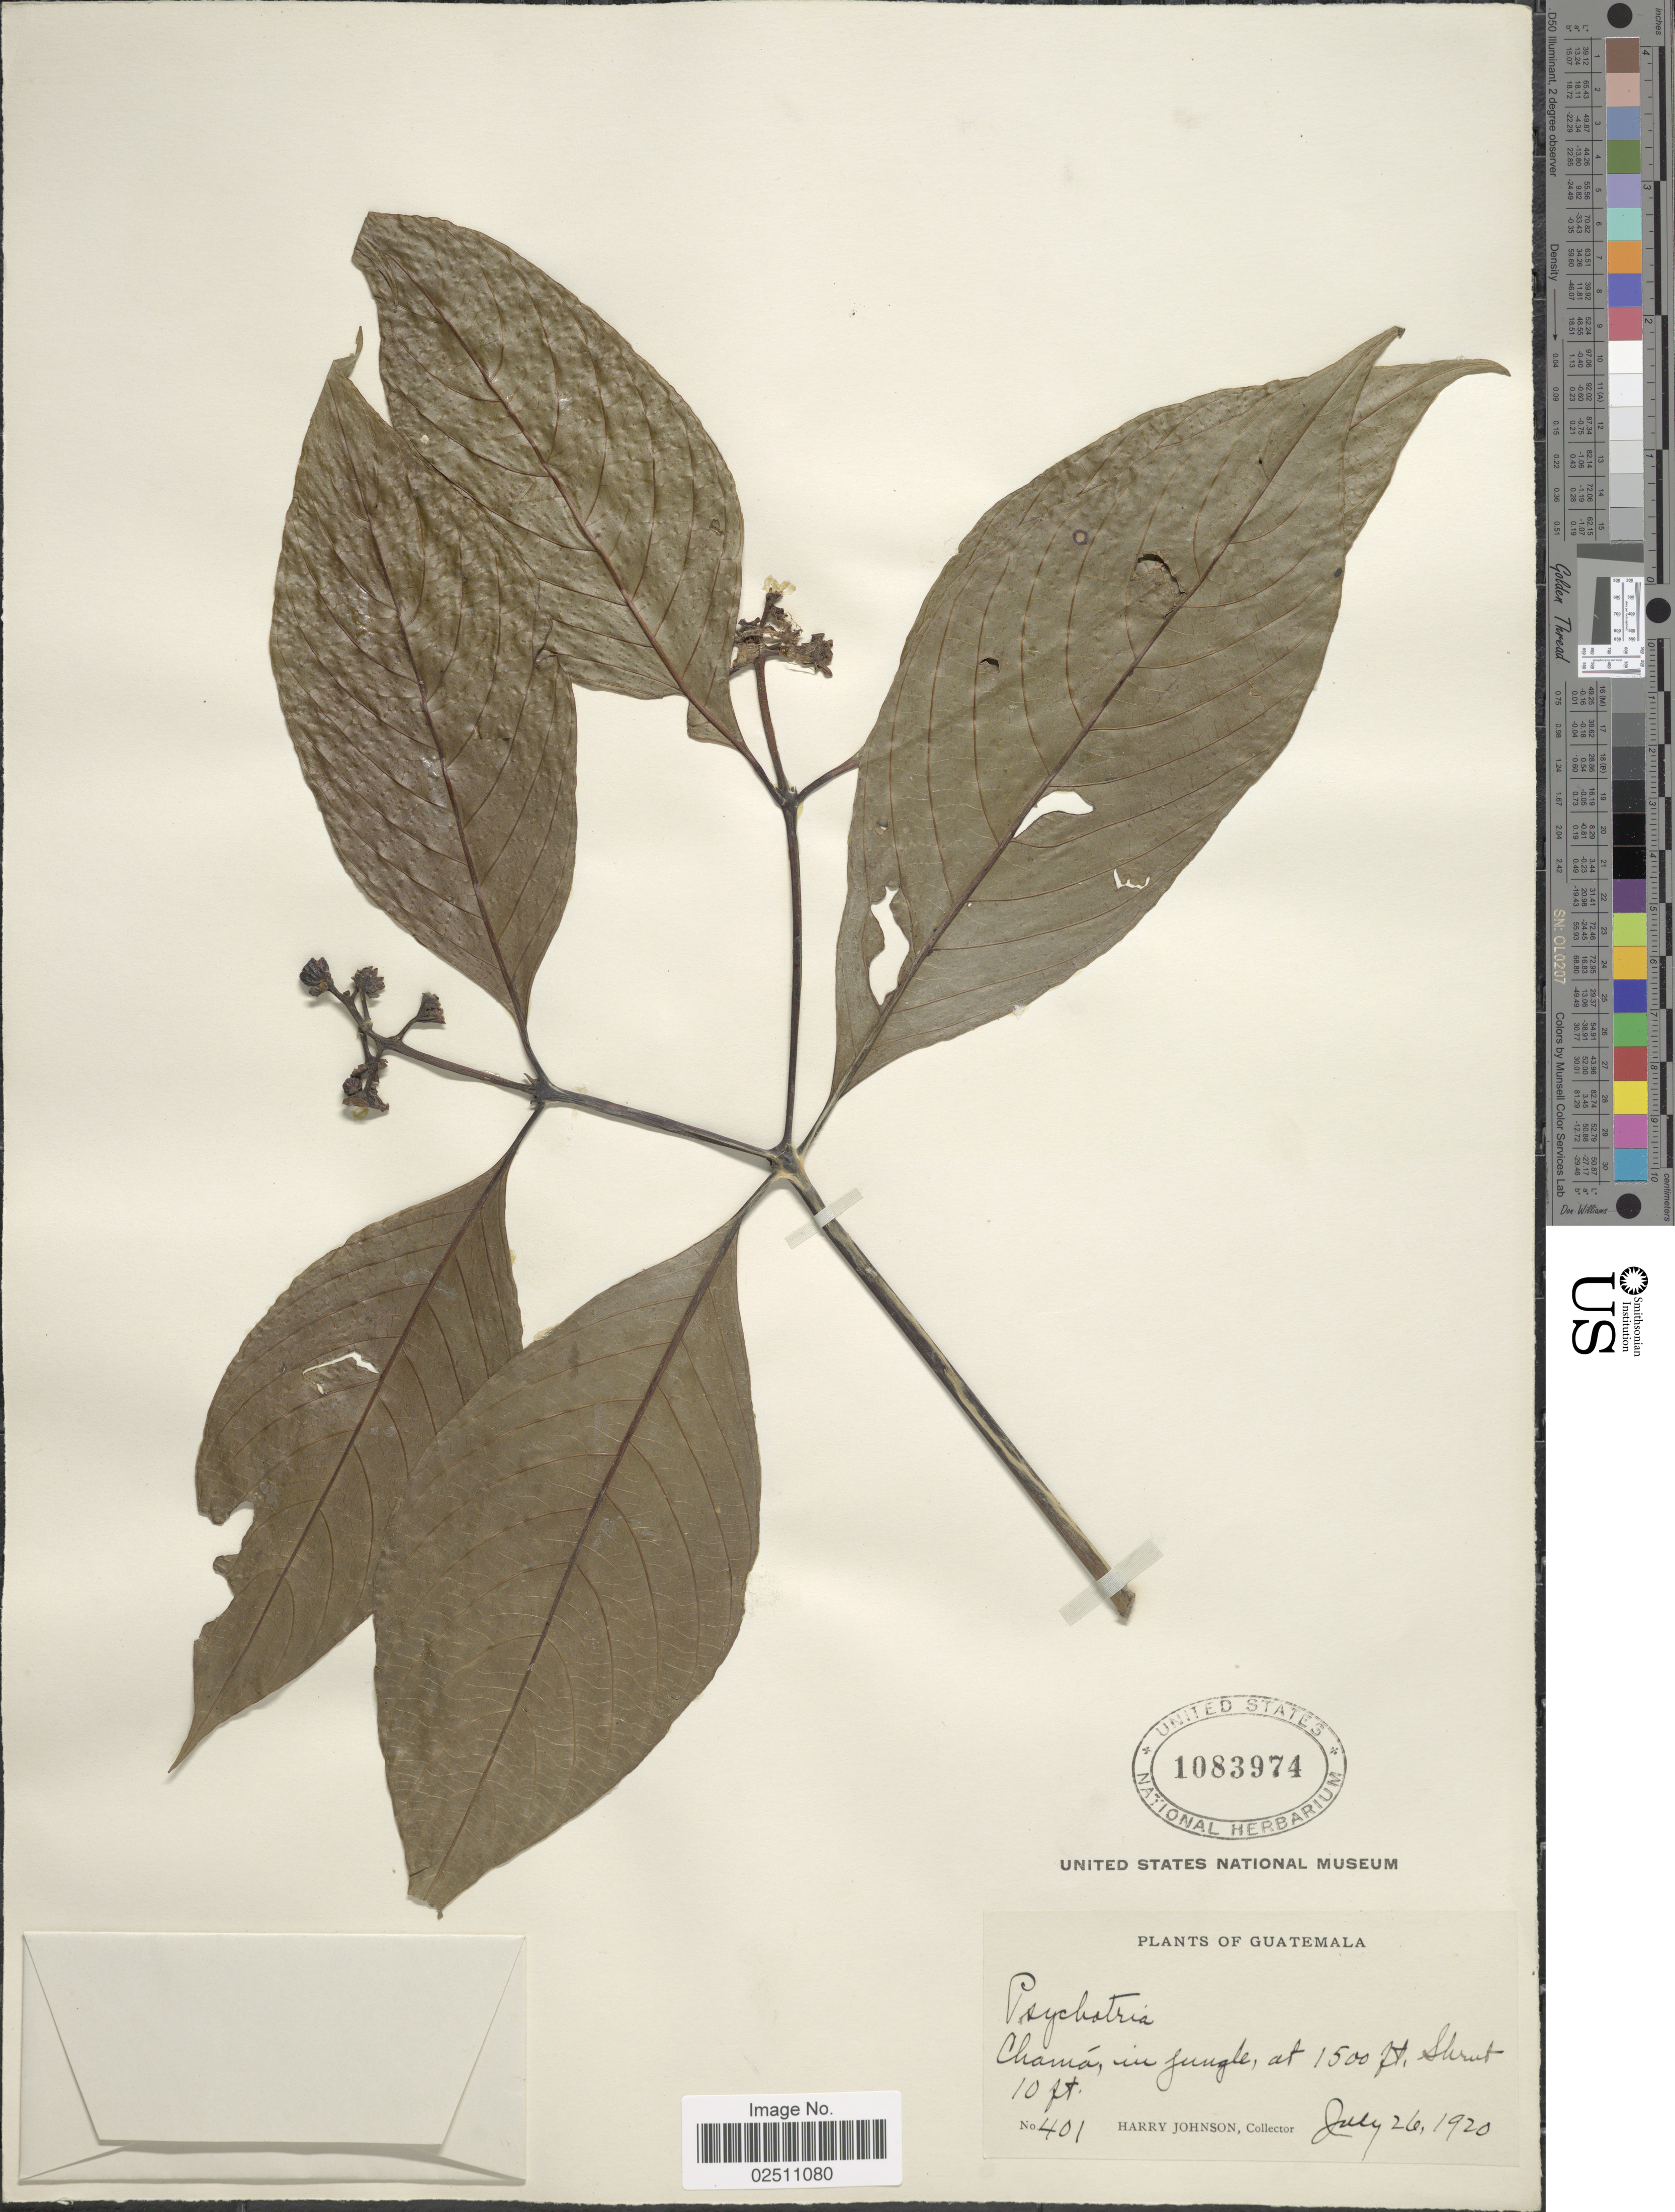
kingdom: Plantae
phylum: Tracheophyta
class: Magnoliopsida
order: Gentianales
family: Rubiaceae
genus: Psychotria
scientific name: Psychotria involucrata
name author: Sw.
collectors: H. Johnson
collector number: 401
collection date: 1920-07-26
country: Guatemala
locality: Chama, in jungle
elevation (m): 457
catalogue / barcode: US 1083974